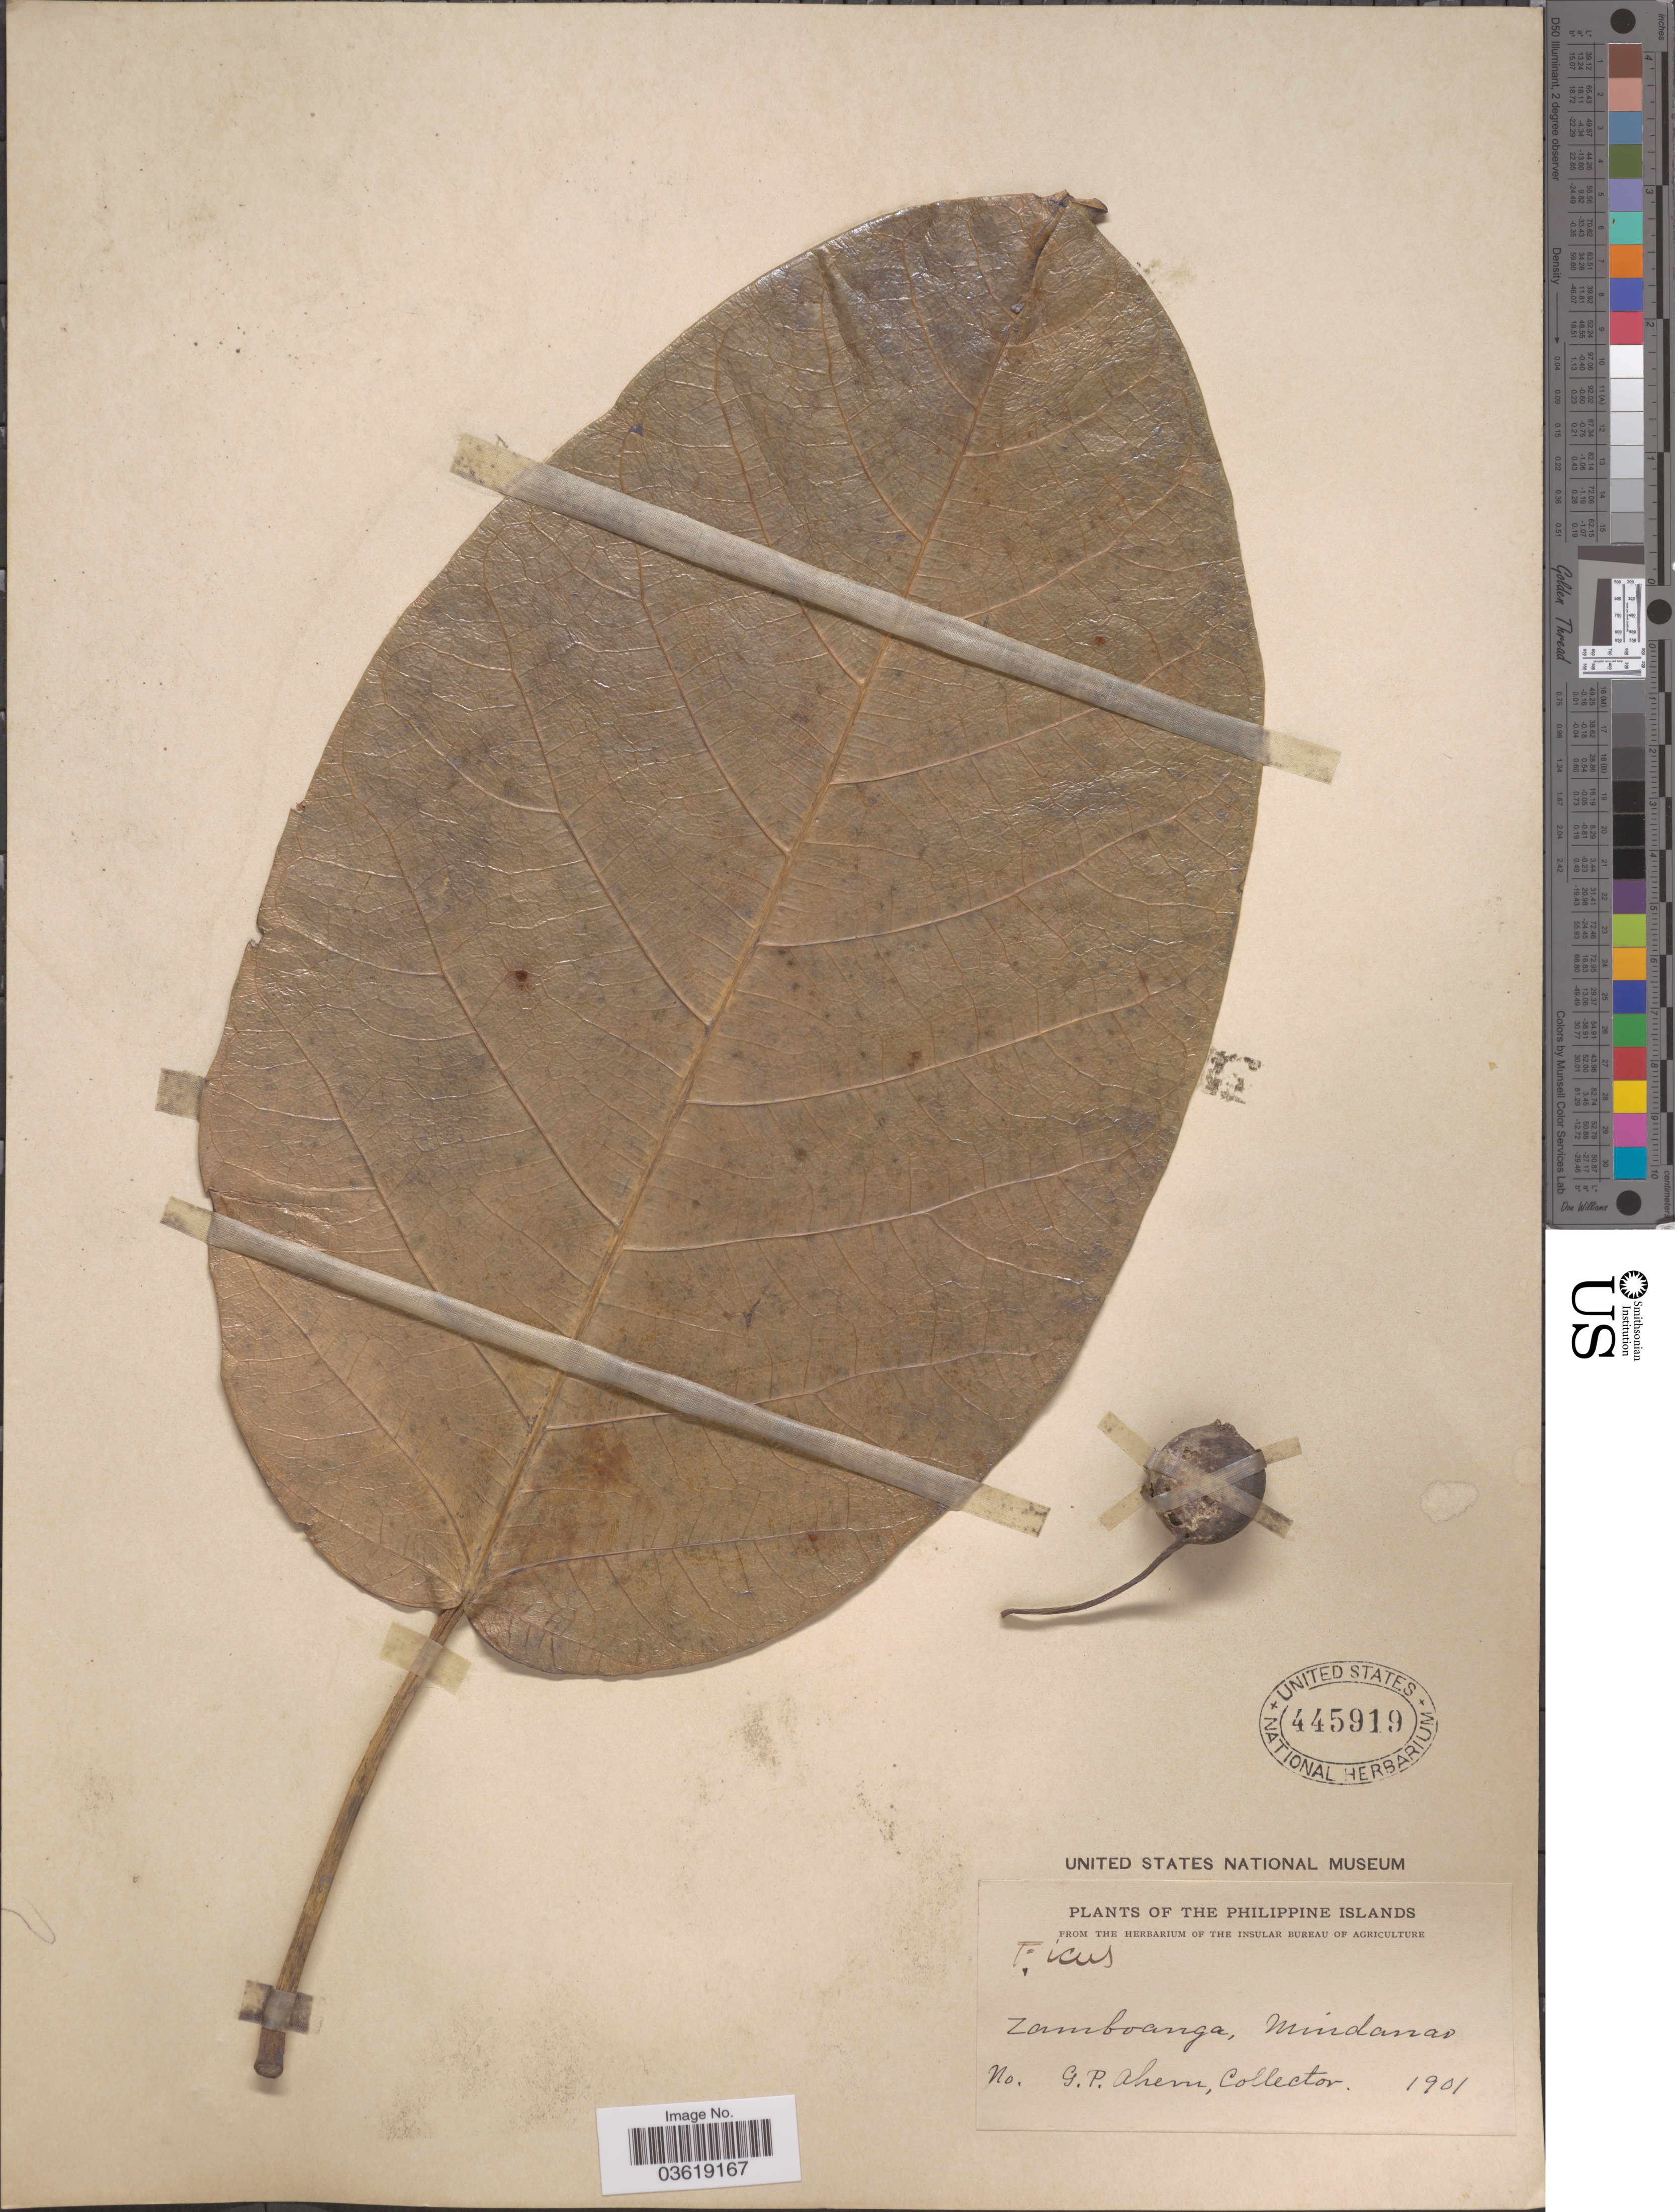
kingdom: Plantae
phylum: Tracheophyta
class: Magnoliopsida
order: Rosales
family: Moraceae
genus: Ficus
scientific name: Ficus malunuensis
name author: Warb.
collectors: G. Ahern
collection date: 1901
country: Philippines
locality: The Philippine Islands. Zamboanga, Mindanao.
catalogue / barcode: US 445919